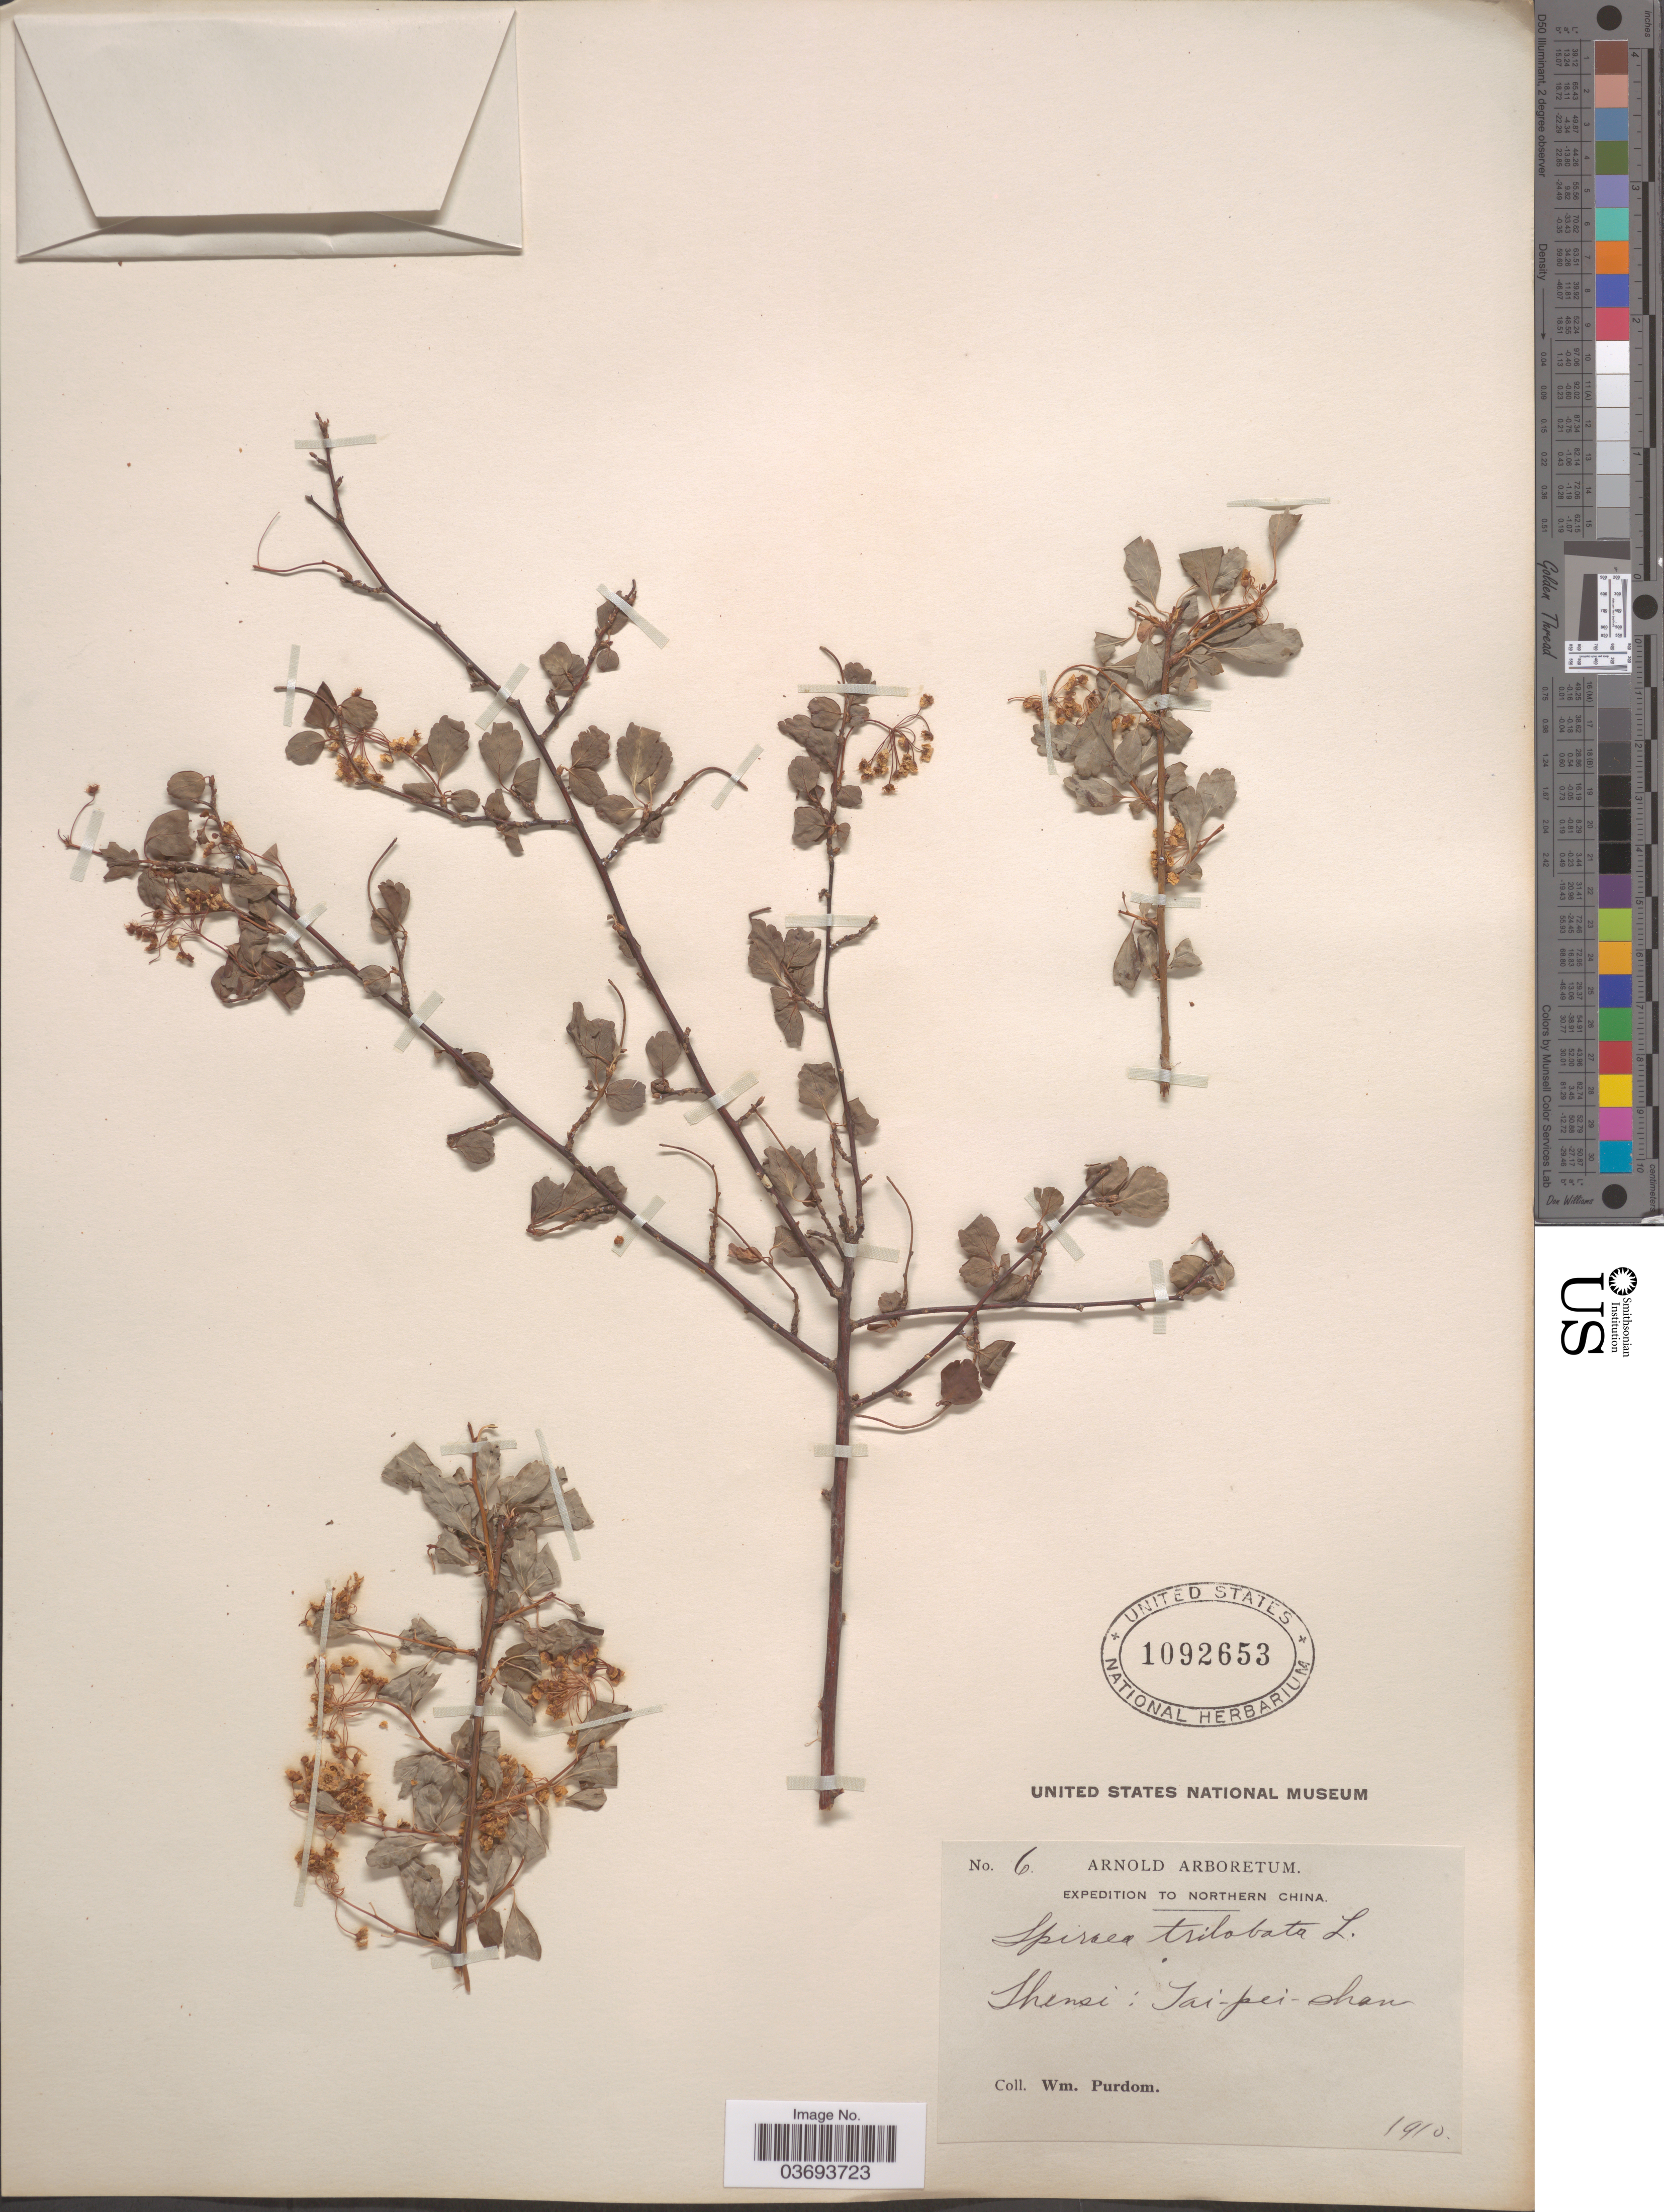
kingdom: Plantae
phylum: Tracheophyta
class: Magnoliopsida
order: Rosales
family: Rosaceae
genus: Spiraea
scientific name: Spiraea trilobata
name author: L.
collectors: W. Purdom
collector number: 6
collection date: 1910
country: China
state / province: Shaanxi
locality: Northern China. Shensi: Tai-pei-shan.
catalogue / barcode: US 1092653